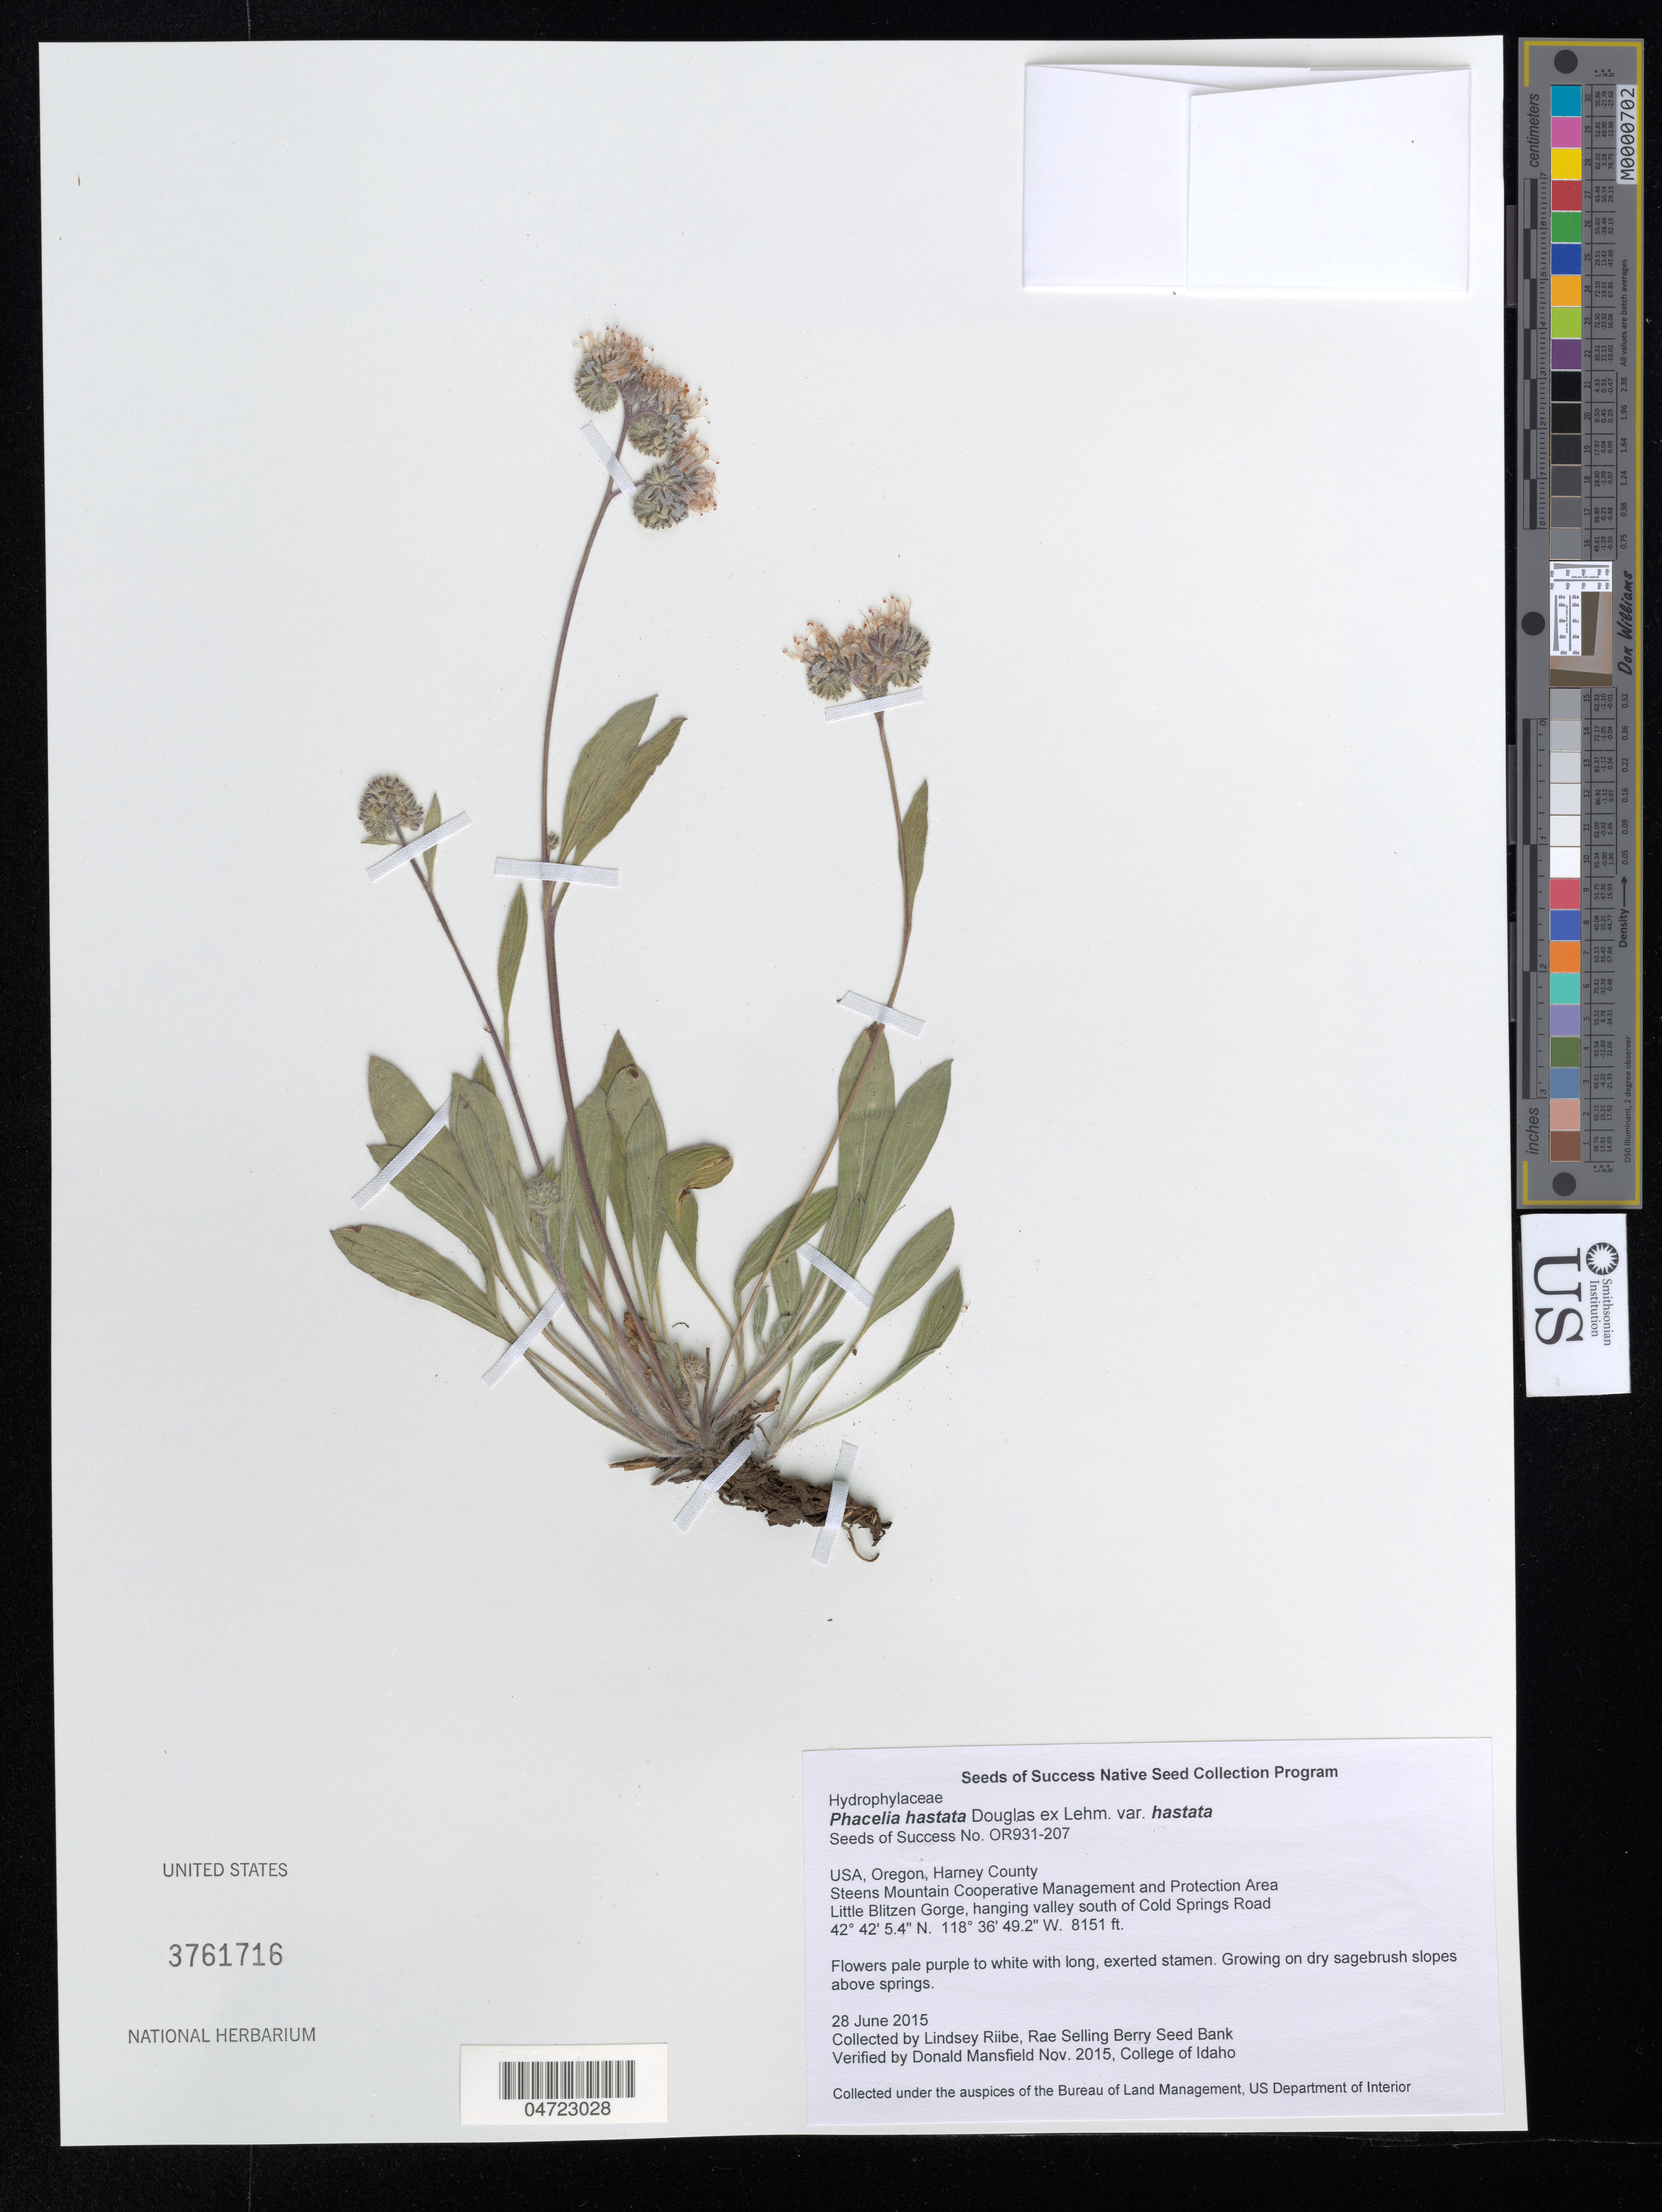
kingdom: Plantae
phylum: Tracheophyta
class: Magnoliopsida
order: Boraginales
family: Hydrophyllaceae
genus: Phacelia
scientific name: Phacelia hastata var. hastata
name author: Douglas ex Lehm.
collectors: L. Riibe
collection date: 2015-06-28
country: United States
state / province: Oregon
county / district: Harney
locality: Harney County. Steens Mountain Cooperative Management and Protection Area. Little Blitzen Gorge, hanging valley south of Cold Springs Road.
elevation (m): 2484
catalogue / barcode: US 3761716